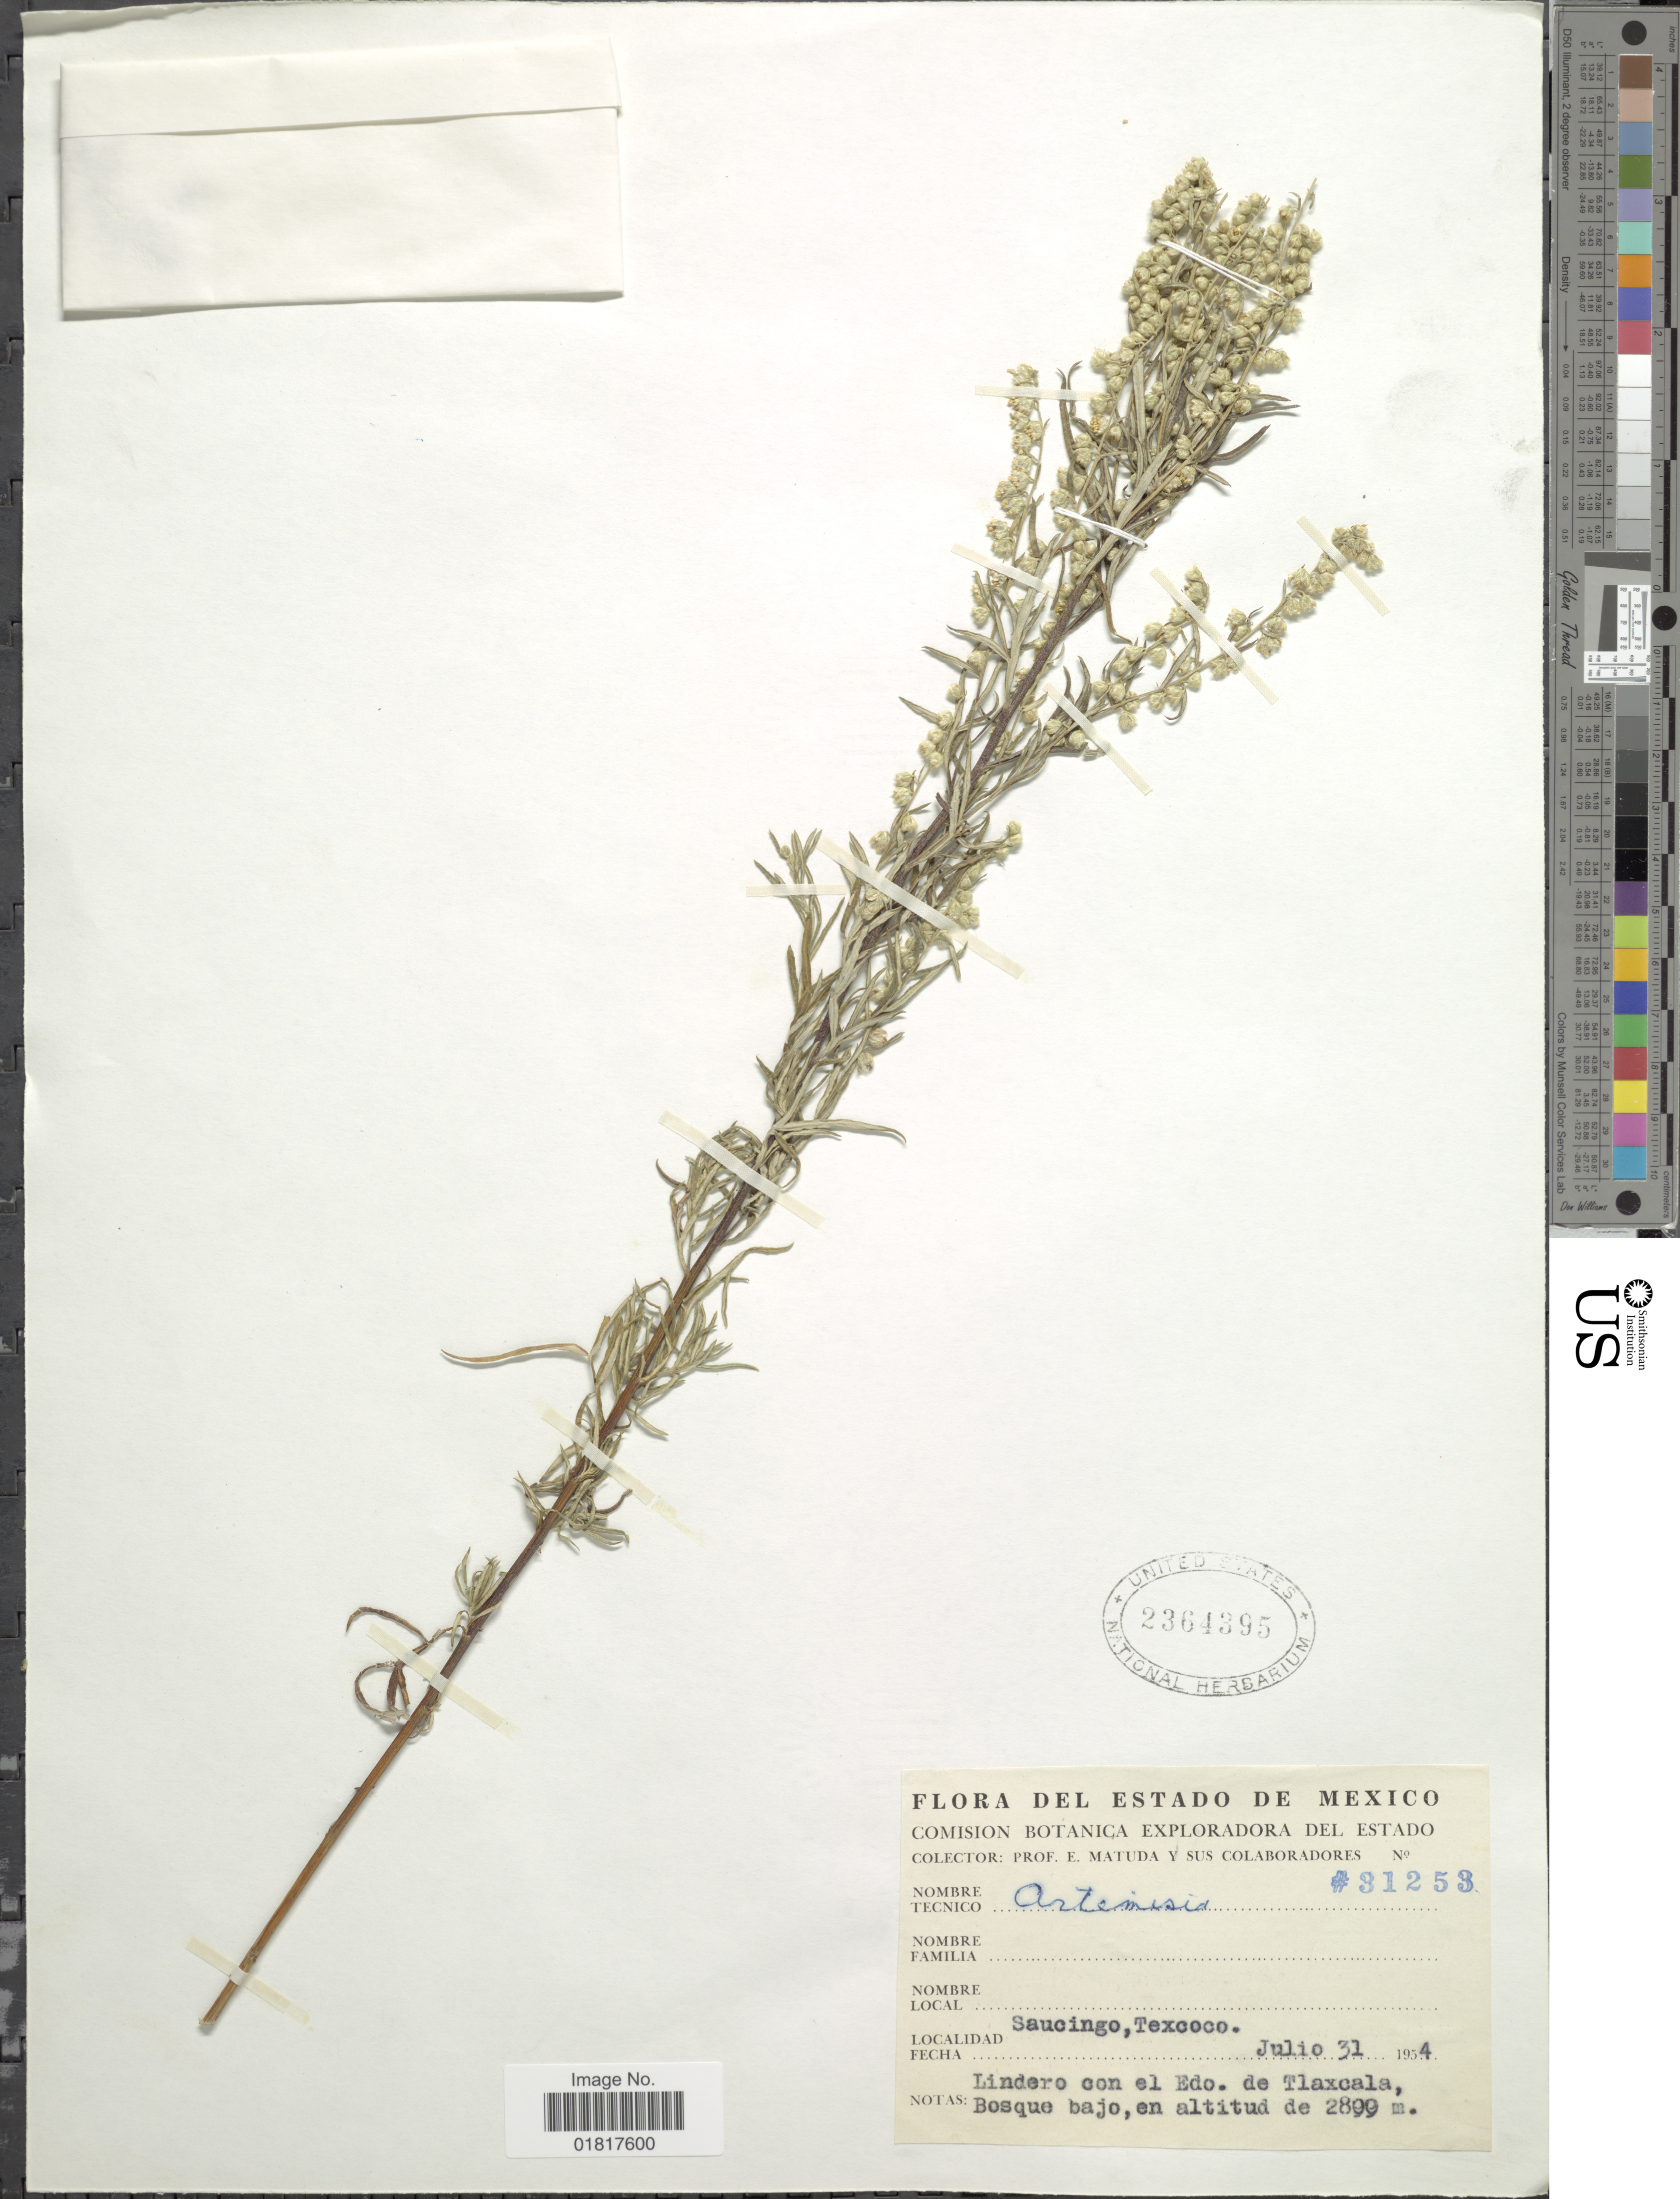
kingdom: Plantae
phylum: Tracheophyta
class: Magnoliopsida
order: Asterales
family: Asteraceae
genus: Artemisia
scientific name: Artemisia sp.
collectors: E. Matuda & et al.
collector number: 31253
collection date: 1954-07-31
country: Mexico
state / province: México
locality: Saucingo, Texcoco. Lindero con el Edo. de Tlaxcala, Bosque bajo.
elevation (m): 2800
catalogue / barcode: US 2364395